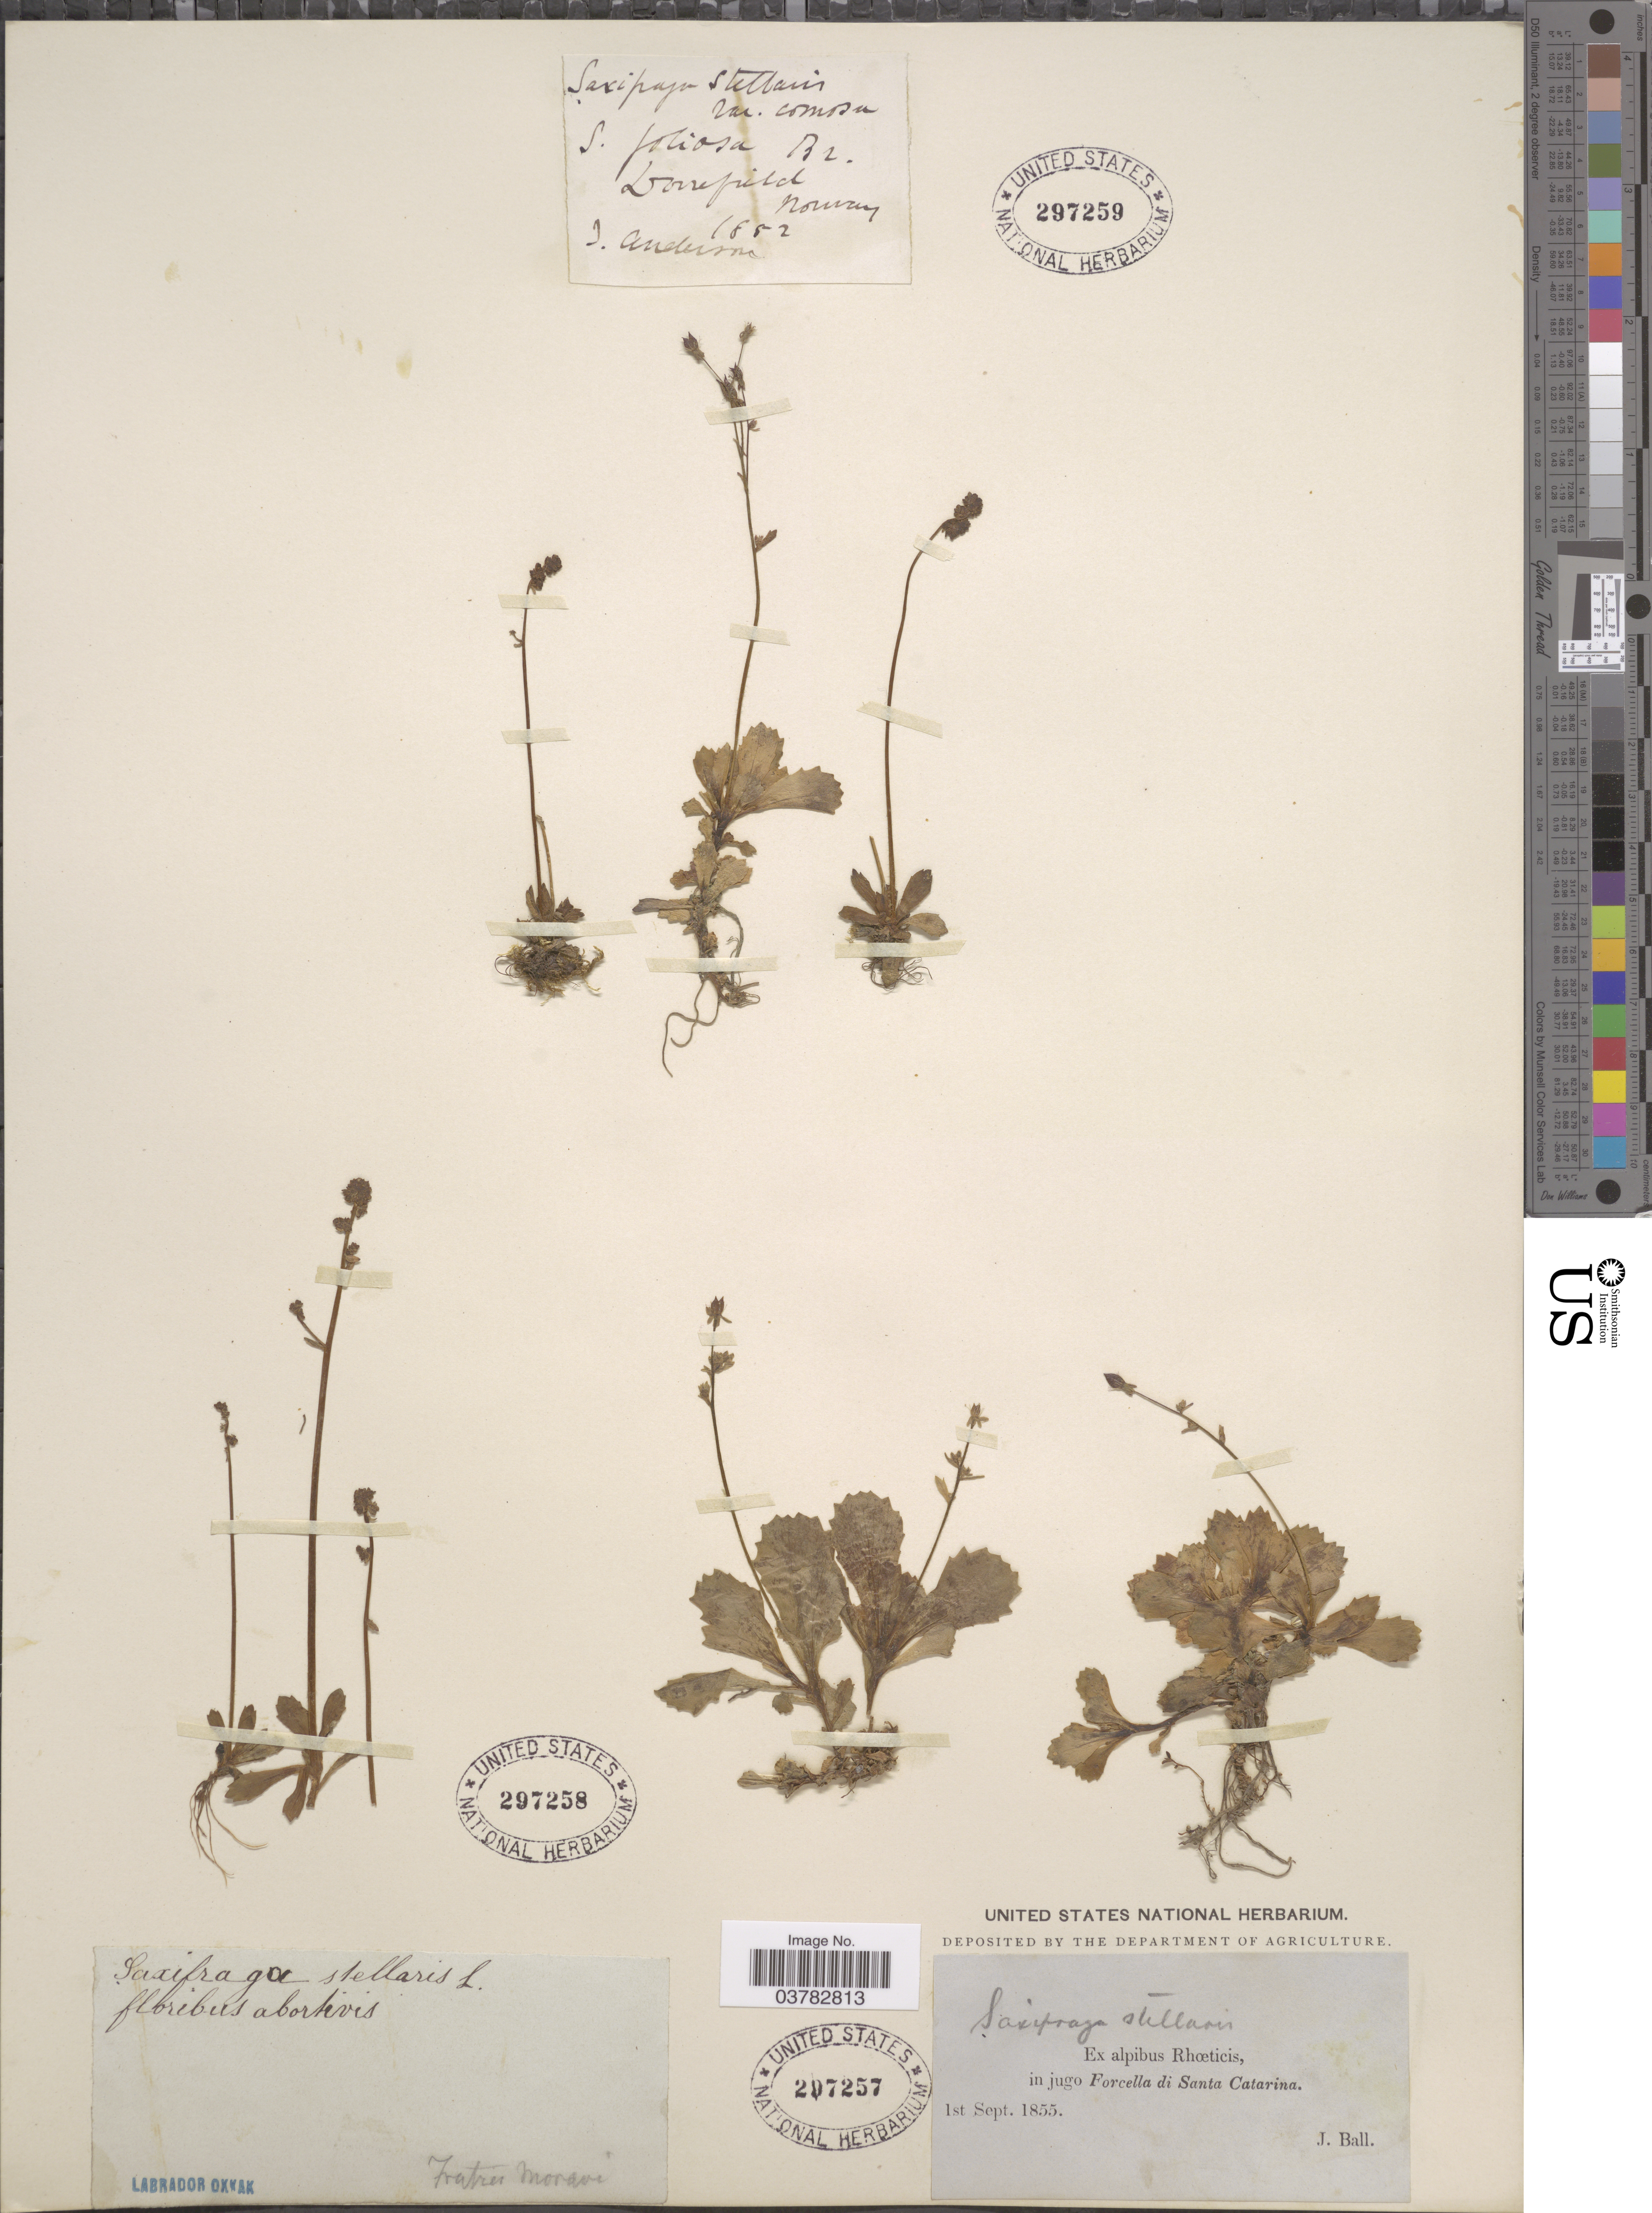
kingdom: Plantae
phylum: Tracheophyta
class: Magnoliopsida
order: Saxifragales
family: Saxifragaceae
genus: Micranthes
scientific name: Micranthes stellaris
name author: (L.) Galasso et al.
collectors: F. Moravi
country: Canada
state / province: Newfoundland and Labrador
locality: Labrador Okkak.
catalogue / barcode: US 297258-2